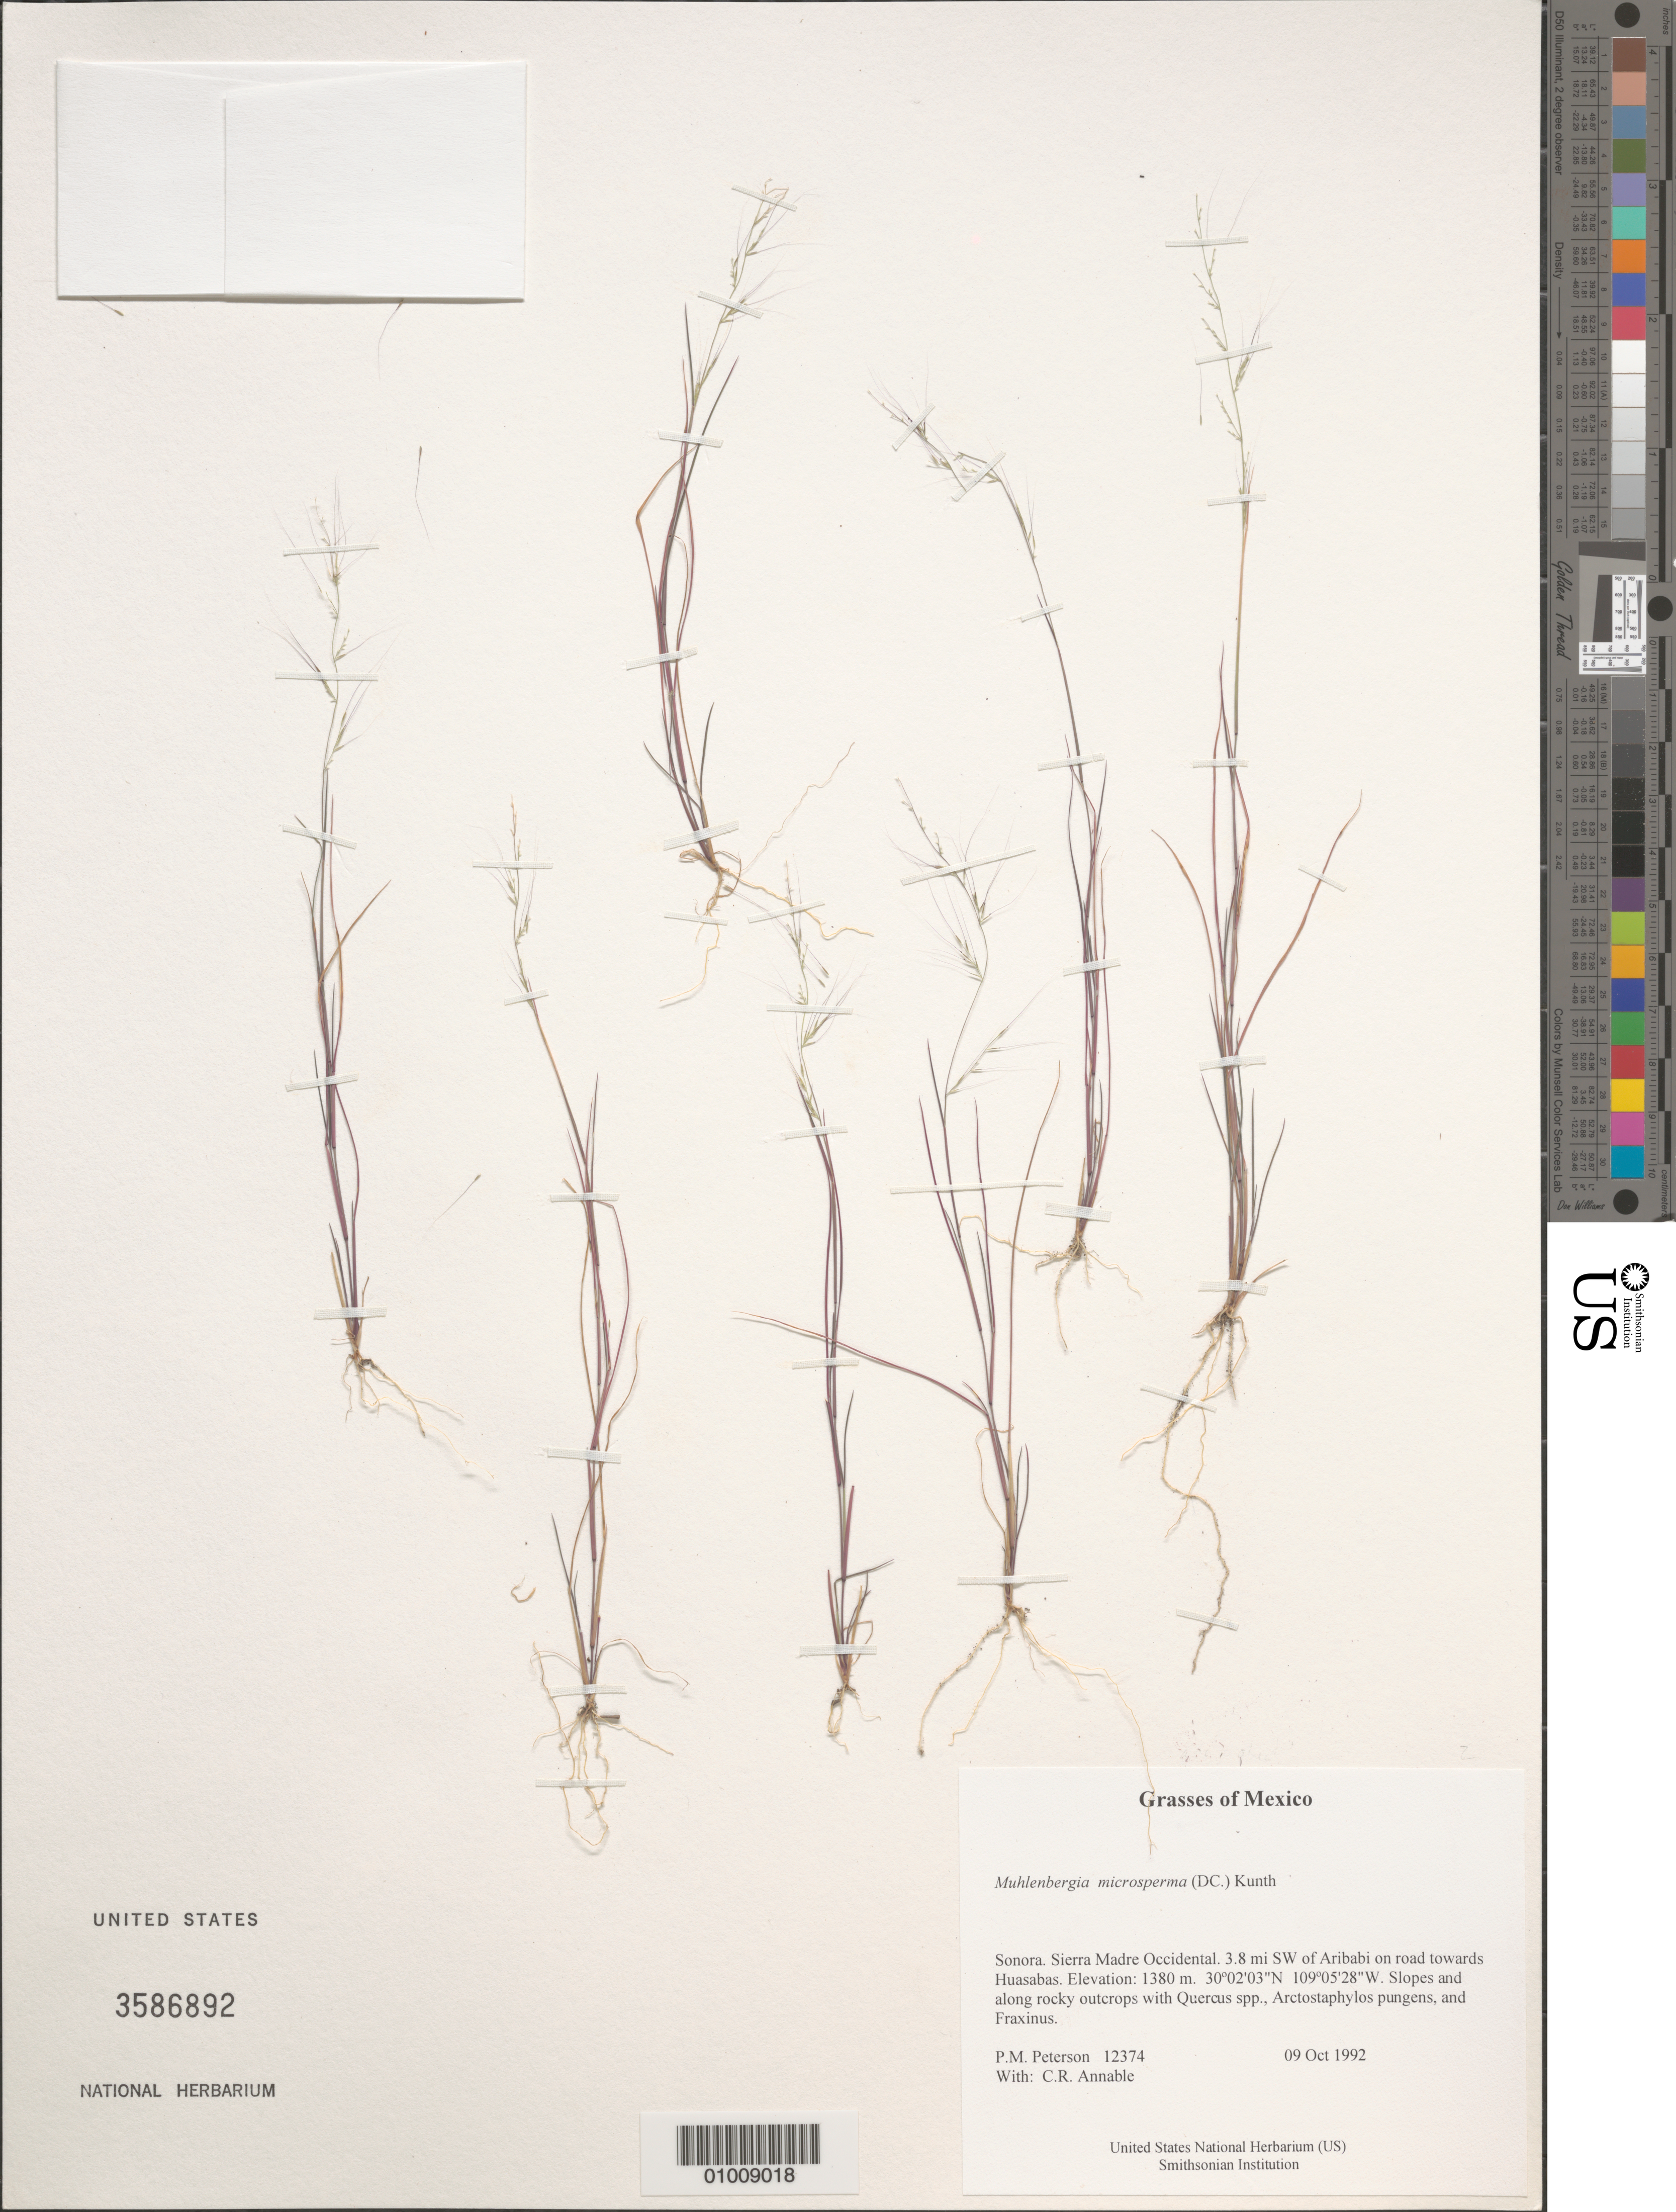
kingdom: Plantae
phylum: Tracheophyta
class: Liliopsida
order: Poales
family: Poaceae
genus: Muhlenbergia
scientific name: Muhlenbergia microsperma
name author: (DC.) Kunth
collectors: P. M. Peterson & C. R. Annable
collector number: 12374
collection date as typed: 09 Oct 1992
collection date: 1992-10-09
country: Mexico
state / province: Sonora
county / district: Sierra Madre Occidental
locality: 3.8 mi SW of Aribabi on road towards Huasabas.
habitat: Slopes and along rocky outcrops with Quercus spp., Arctostaphylos pungens, and Fraxinus.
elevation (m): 1380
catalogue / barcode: US 3586892